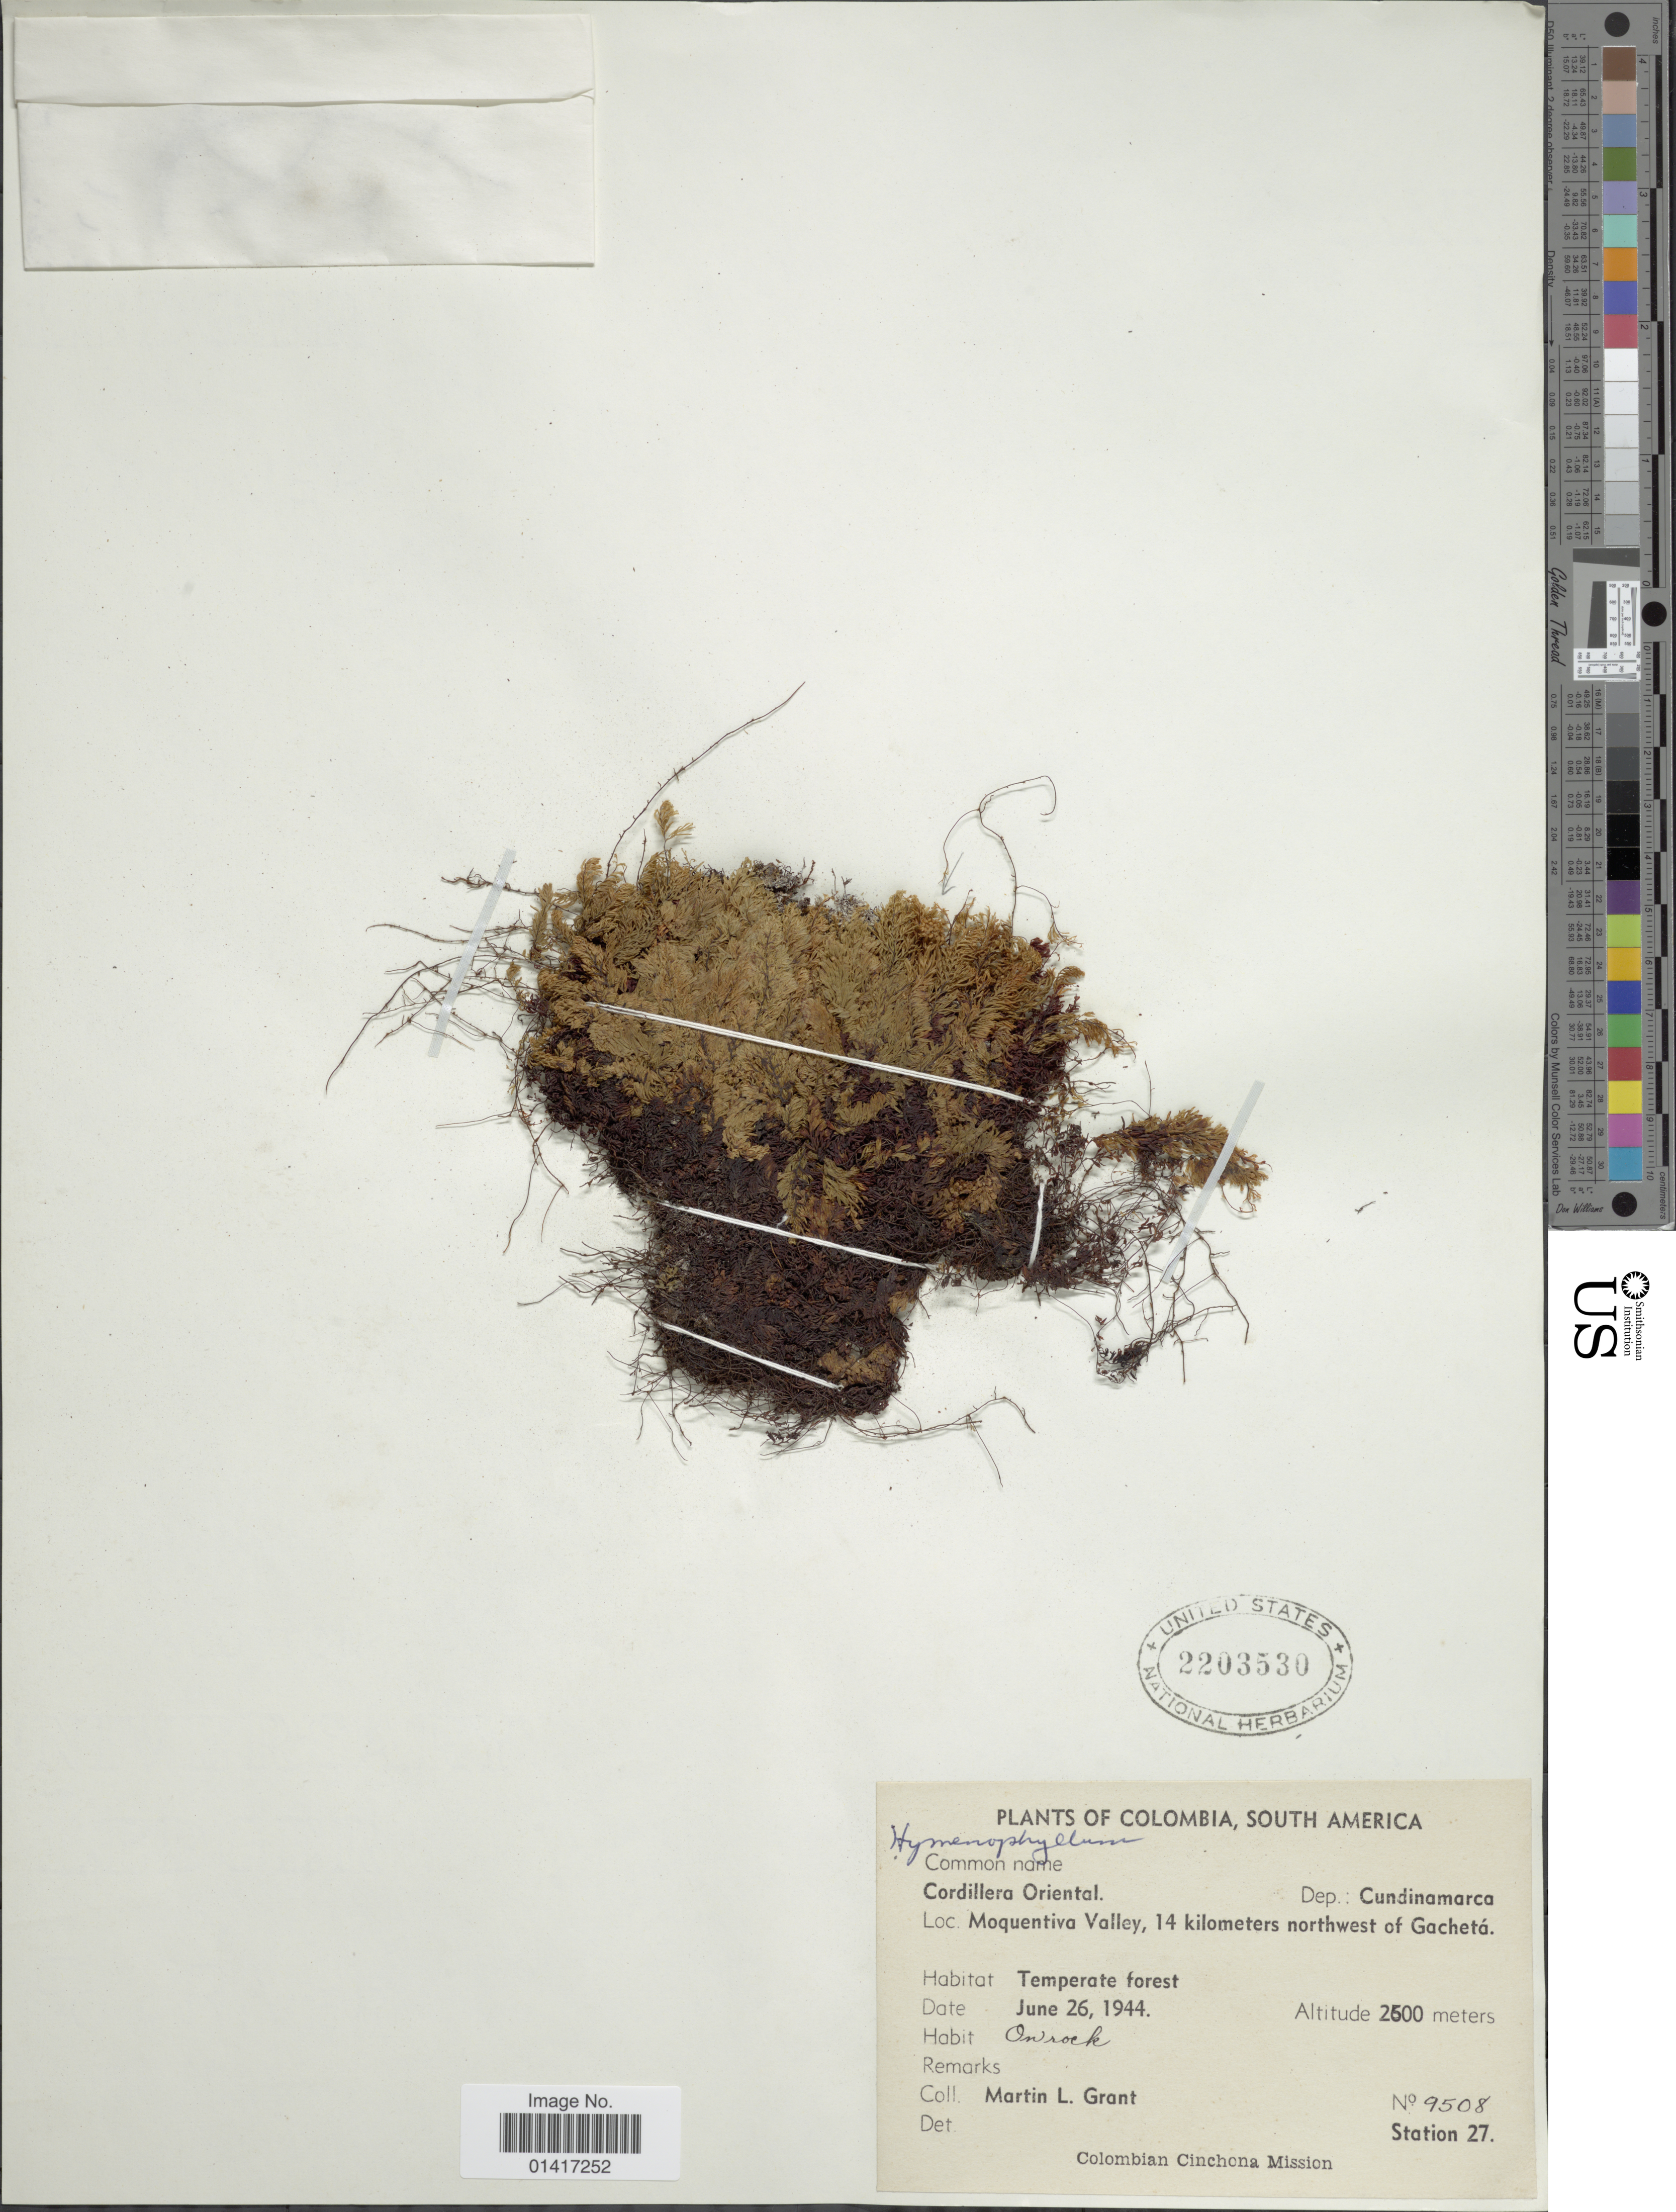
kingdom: Plantae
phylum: Tracheophyta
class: Polypodiopsida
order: Hymenophyllales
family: Hymenophyllaceae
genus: Hymenophyllum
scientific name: Hymenophyllum undulatum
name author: (Sw.) Sw.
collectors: M. L. Grant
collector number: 9508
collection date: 1944-06-26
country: Colombia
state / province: Cundinamarca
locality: Cordillera Oriental. Moquentiva Valley, 14 kilometers northwest of Gacheta, station 27.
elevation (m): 2500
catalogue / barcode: US 2203530